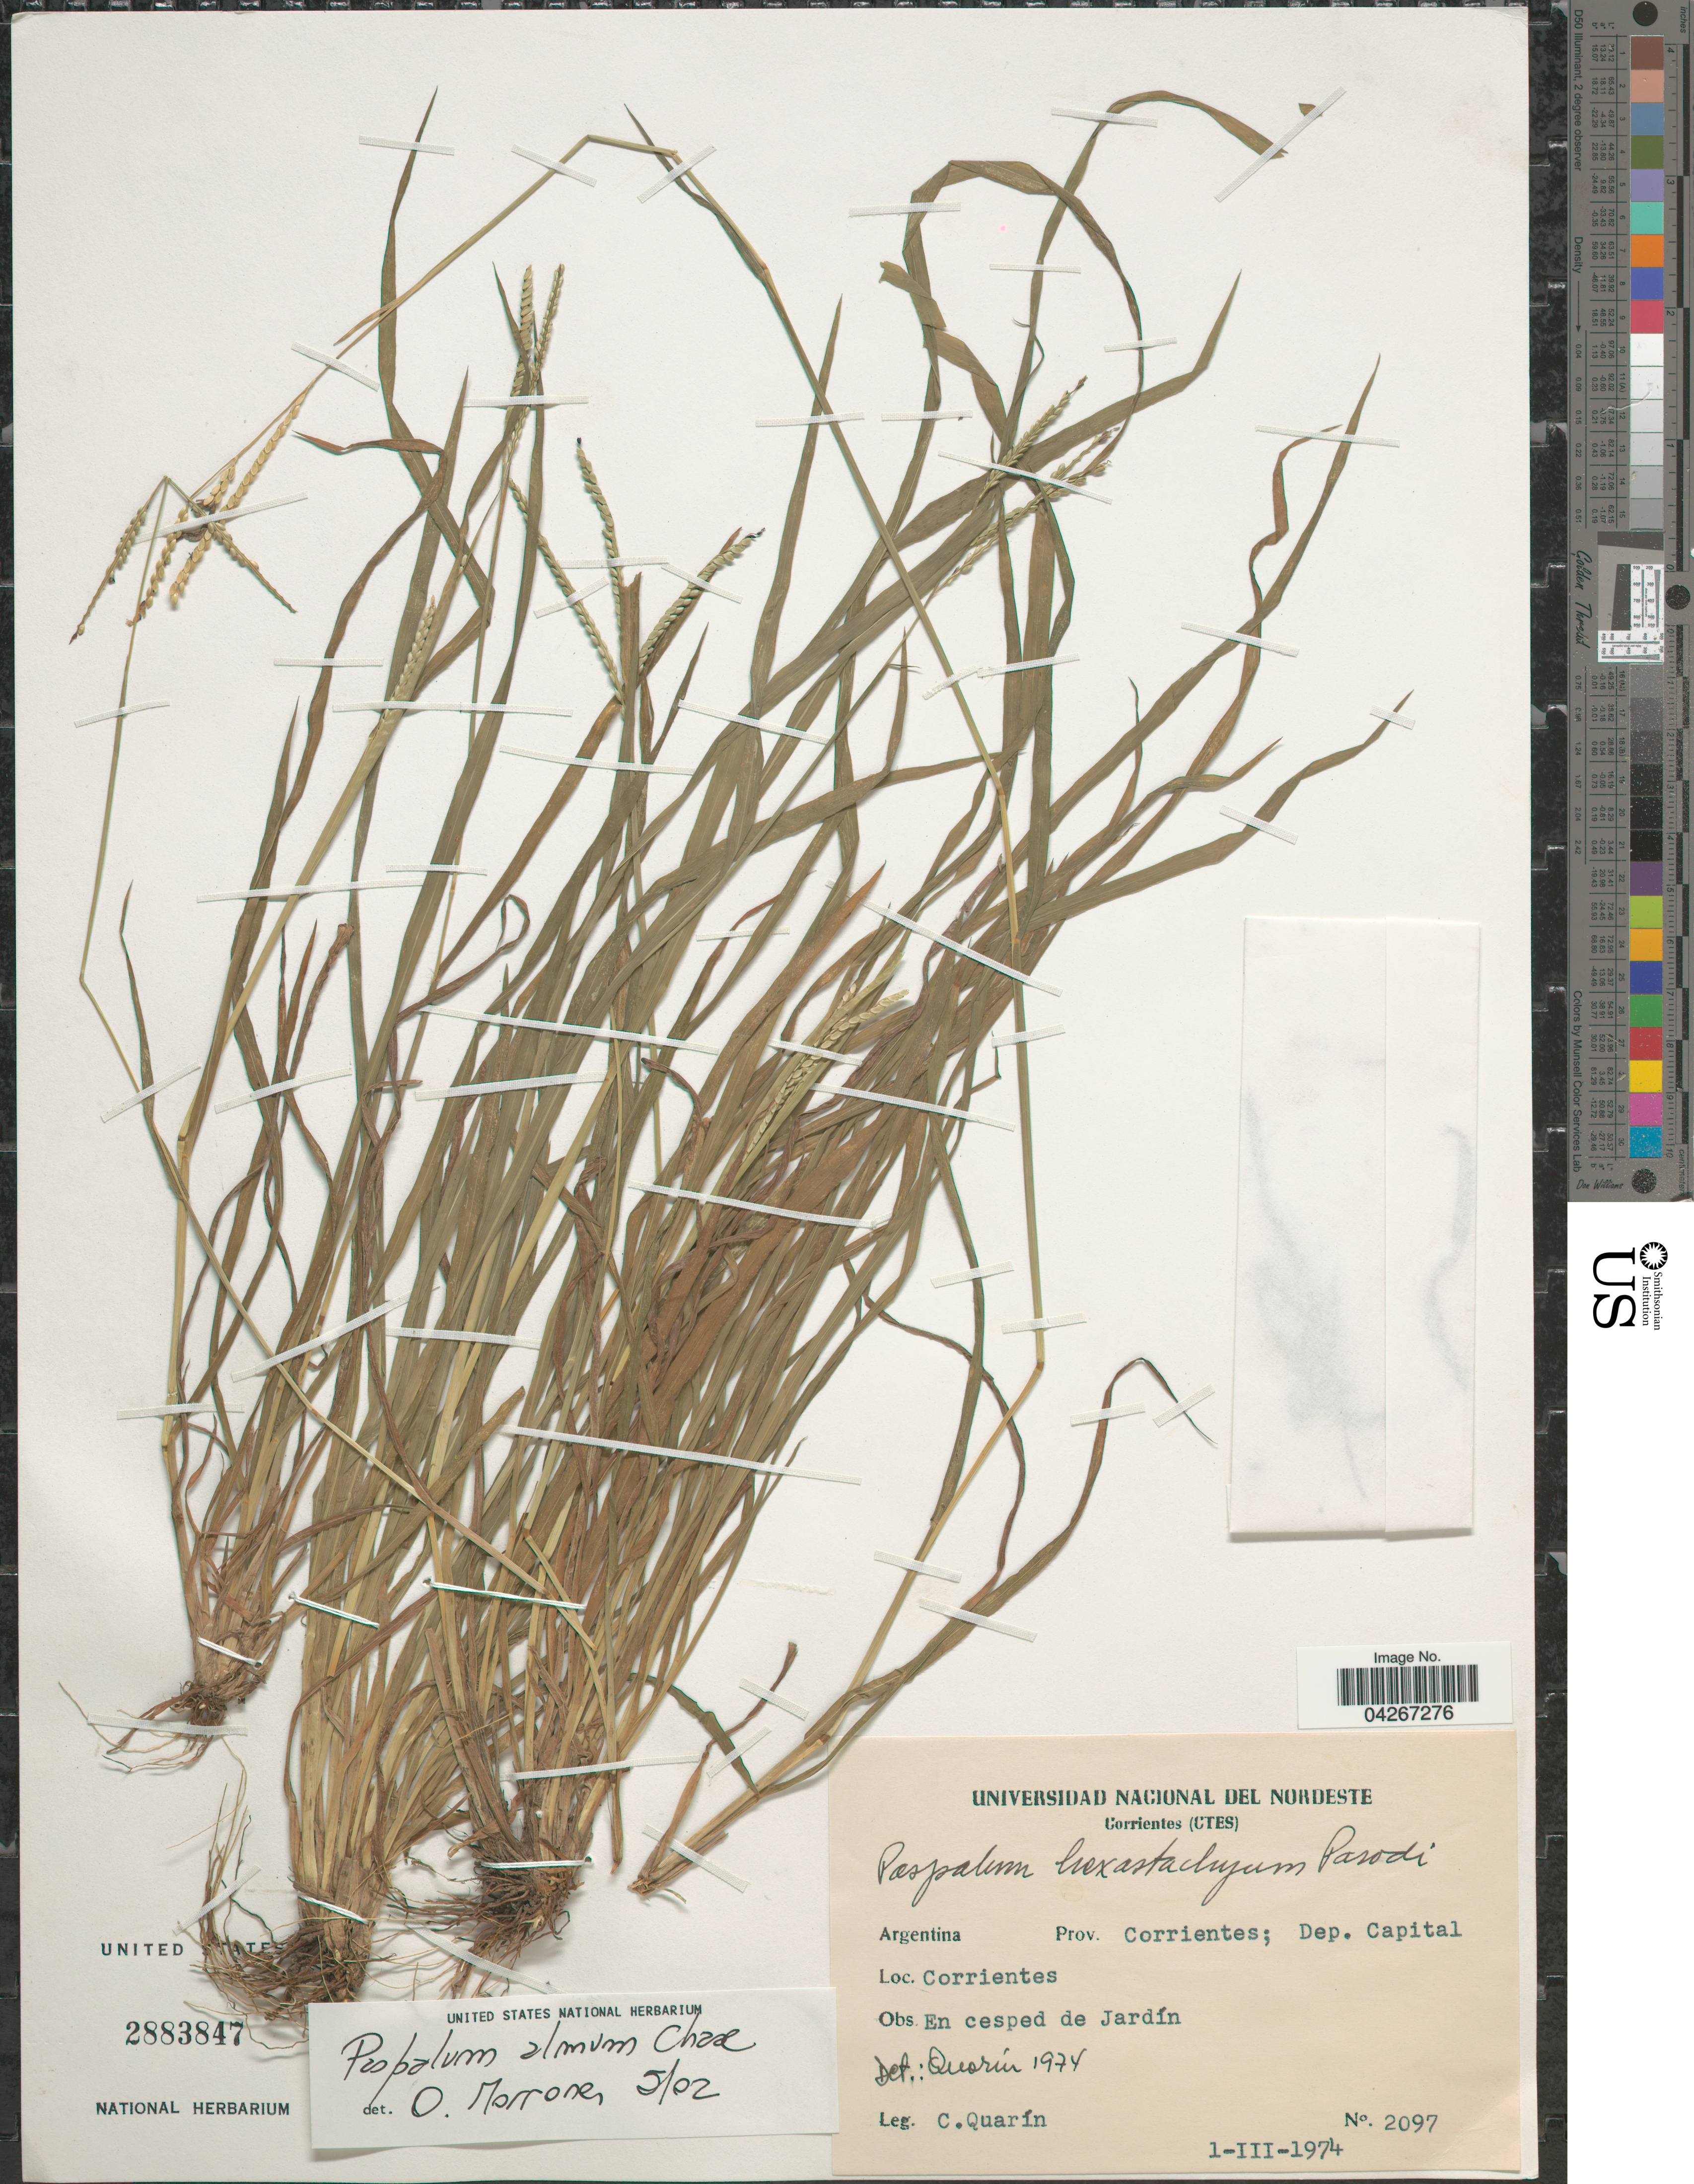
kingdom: Plantae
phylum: Tracheophyta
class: Liliopsida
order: Poales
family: Poaceae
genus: Paspalum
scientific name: Paspalum almum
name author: Chase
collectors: C. Quarín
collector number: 2097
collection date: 1974-03-01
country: Argentina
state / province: Corrientes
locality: Dep. Capital. Corrientes.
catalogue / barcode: US 2883847